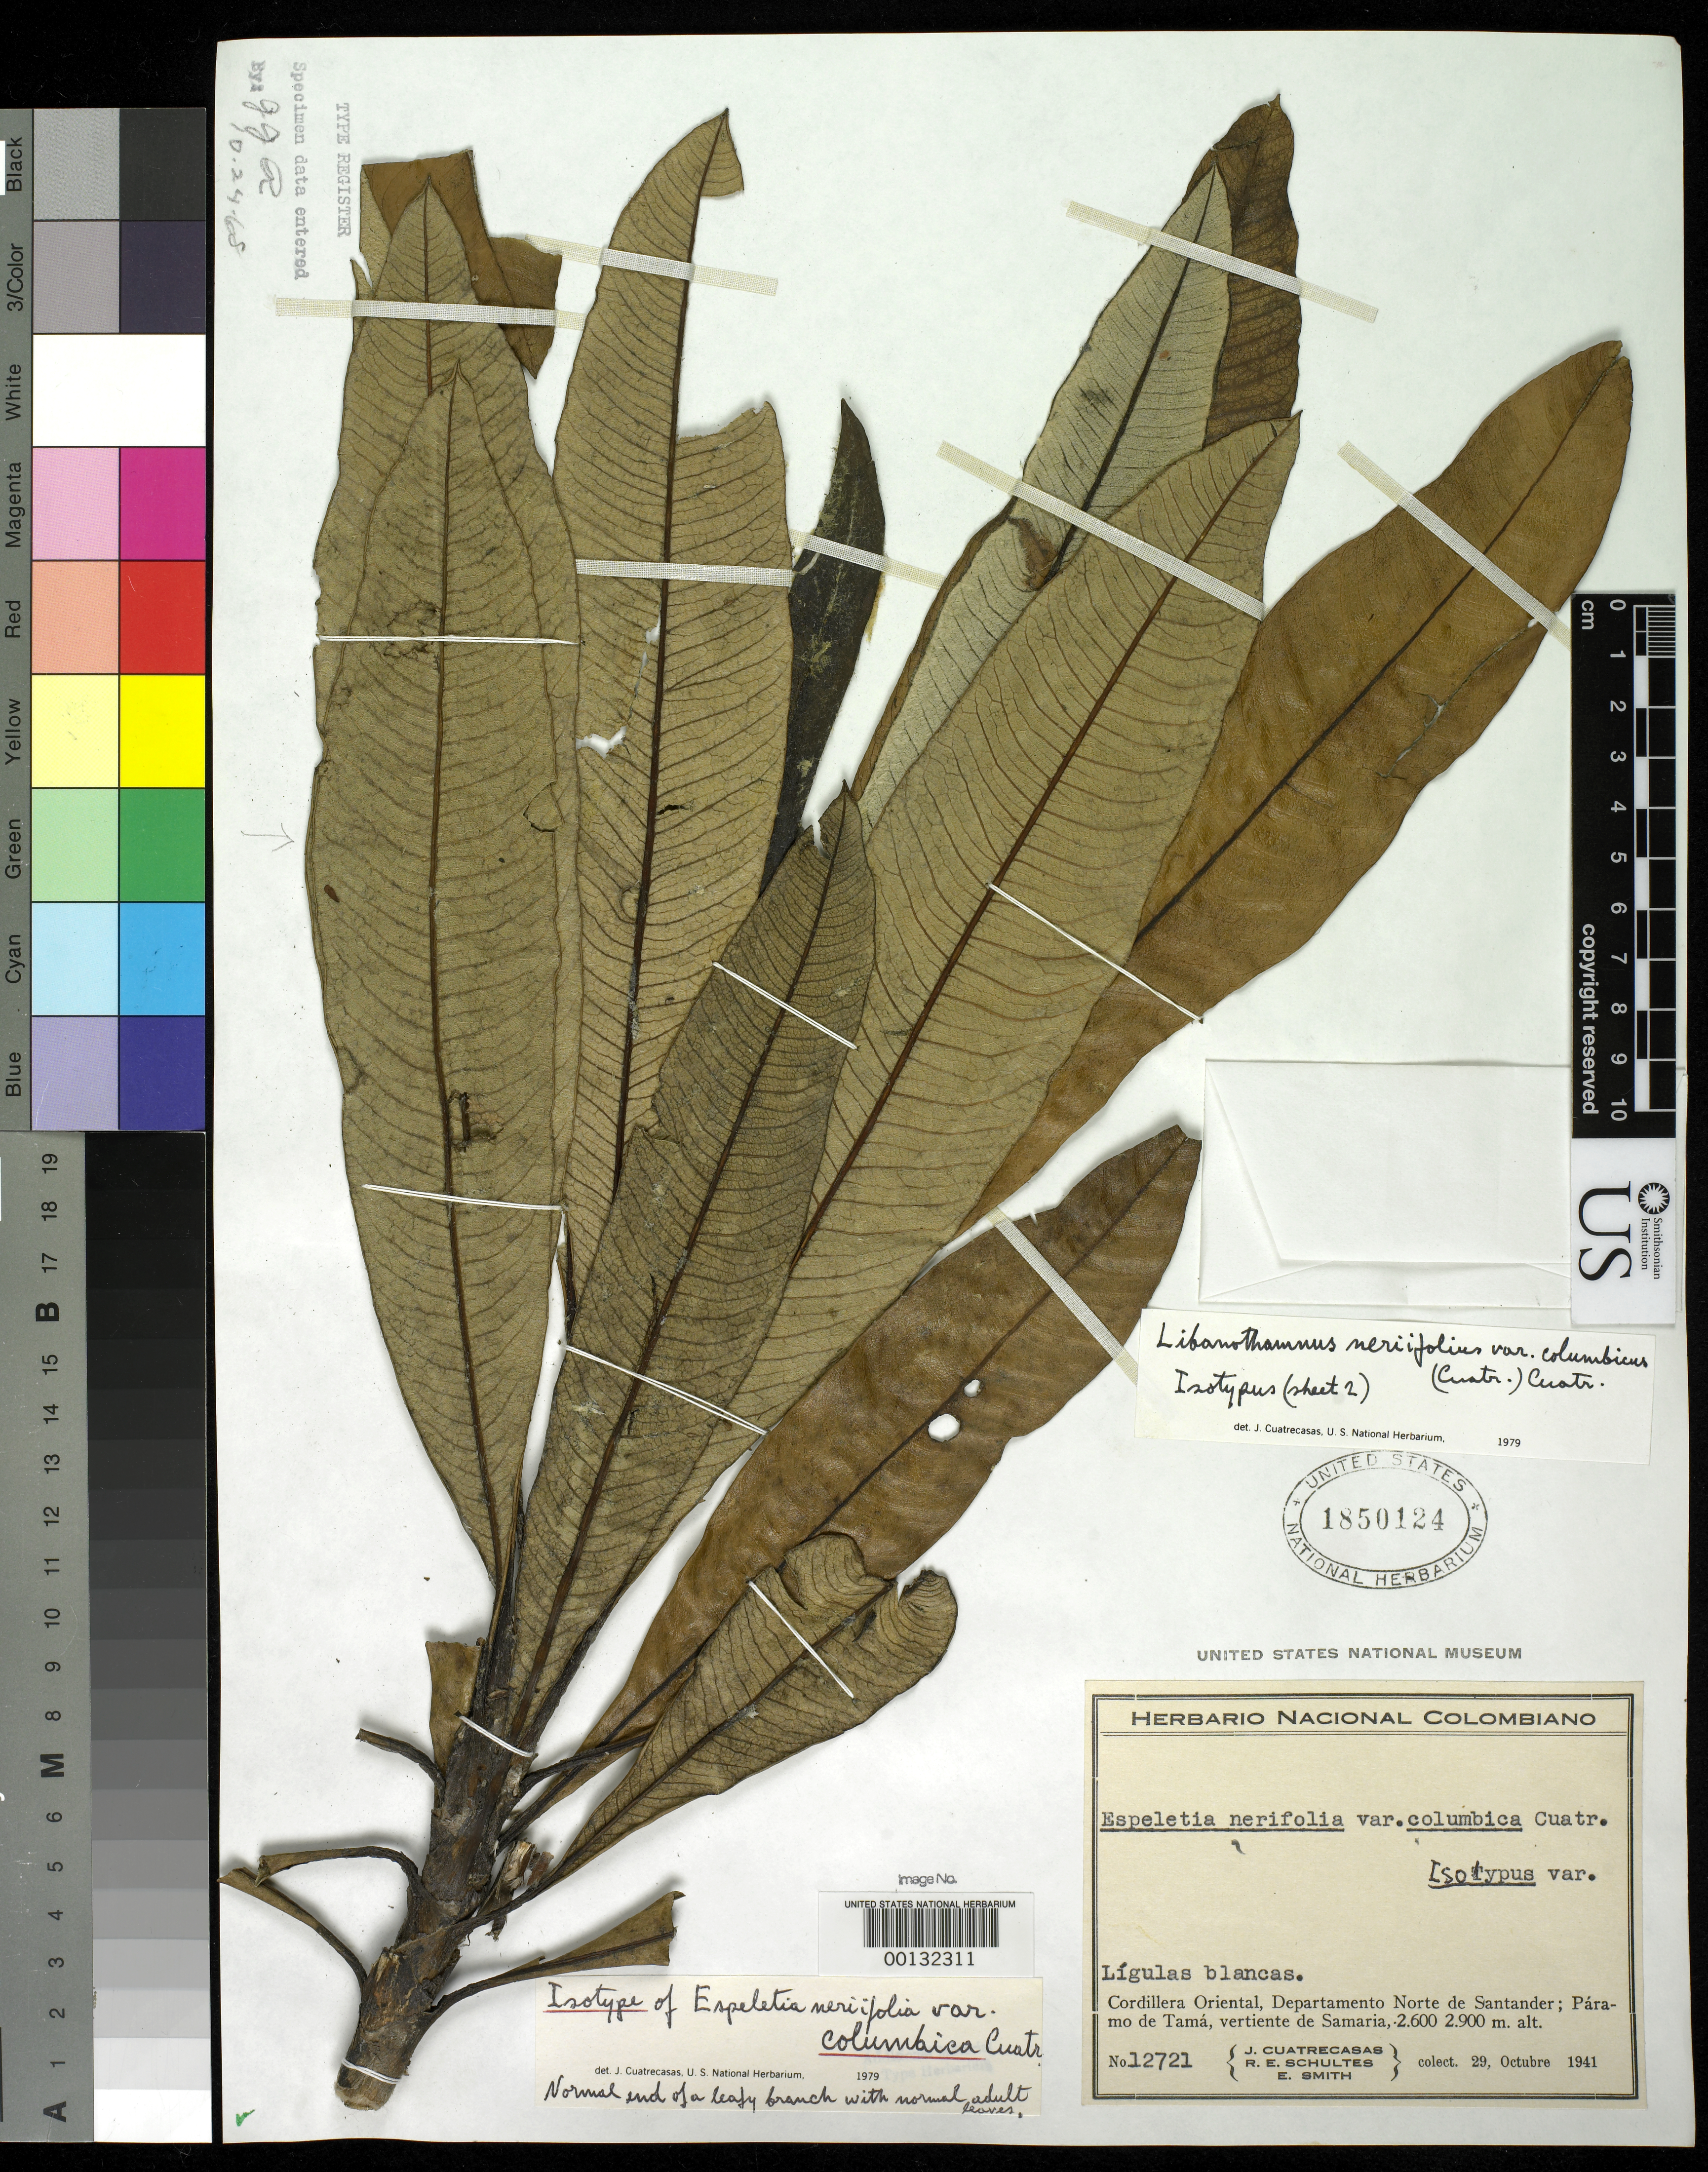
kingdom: Plantae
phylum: Tracheophyta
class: Magnoliopsida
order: Asterales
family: Asteraceae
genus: Espeletia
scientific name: Espeletia neriifolia var. columbica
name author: Cuatrec.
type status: Isotype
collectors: J. Cuatrecasas, R. E. Schultes & C. E. Smith Jr.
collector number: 12721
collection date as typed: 29 Oct 1941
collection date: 1941-10-29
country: Colombia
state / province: Norte de Santander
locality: Páramo de Tama, Cordillera Oriental, Samaria.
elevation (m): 2600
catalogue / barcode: US 1850124